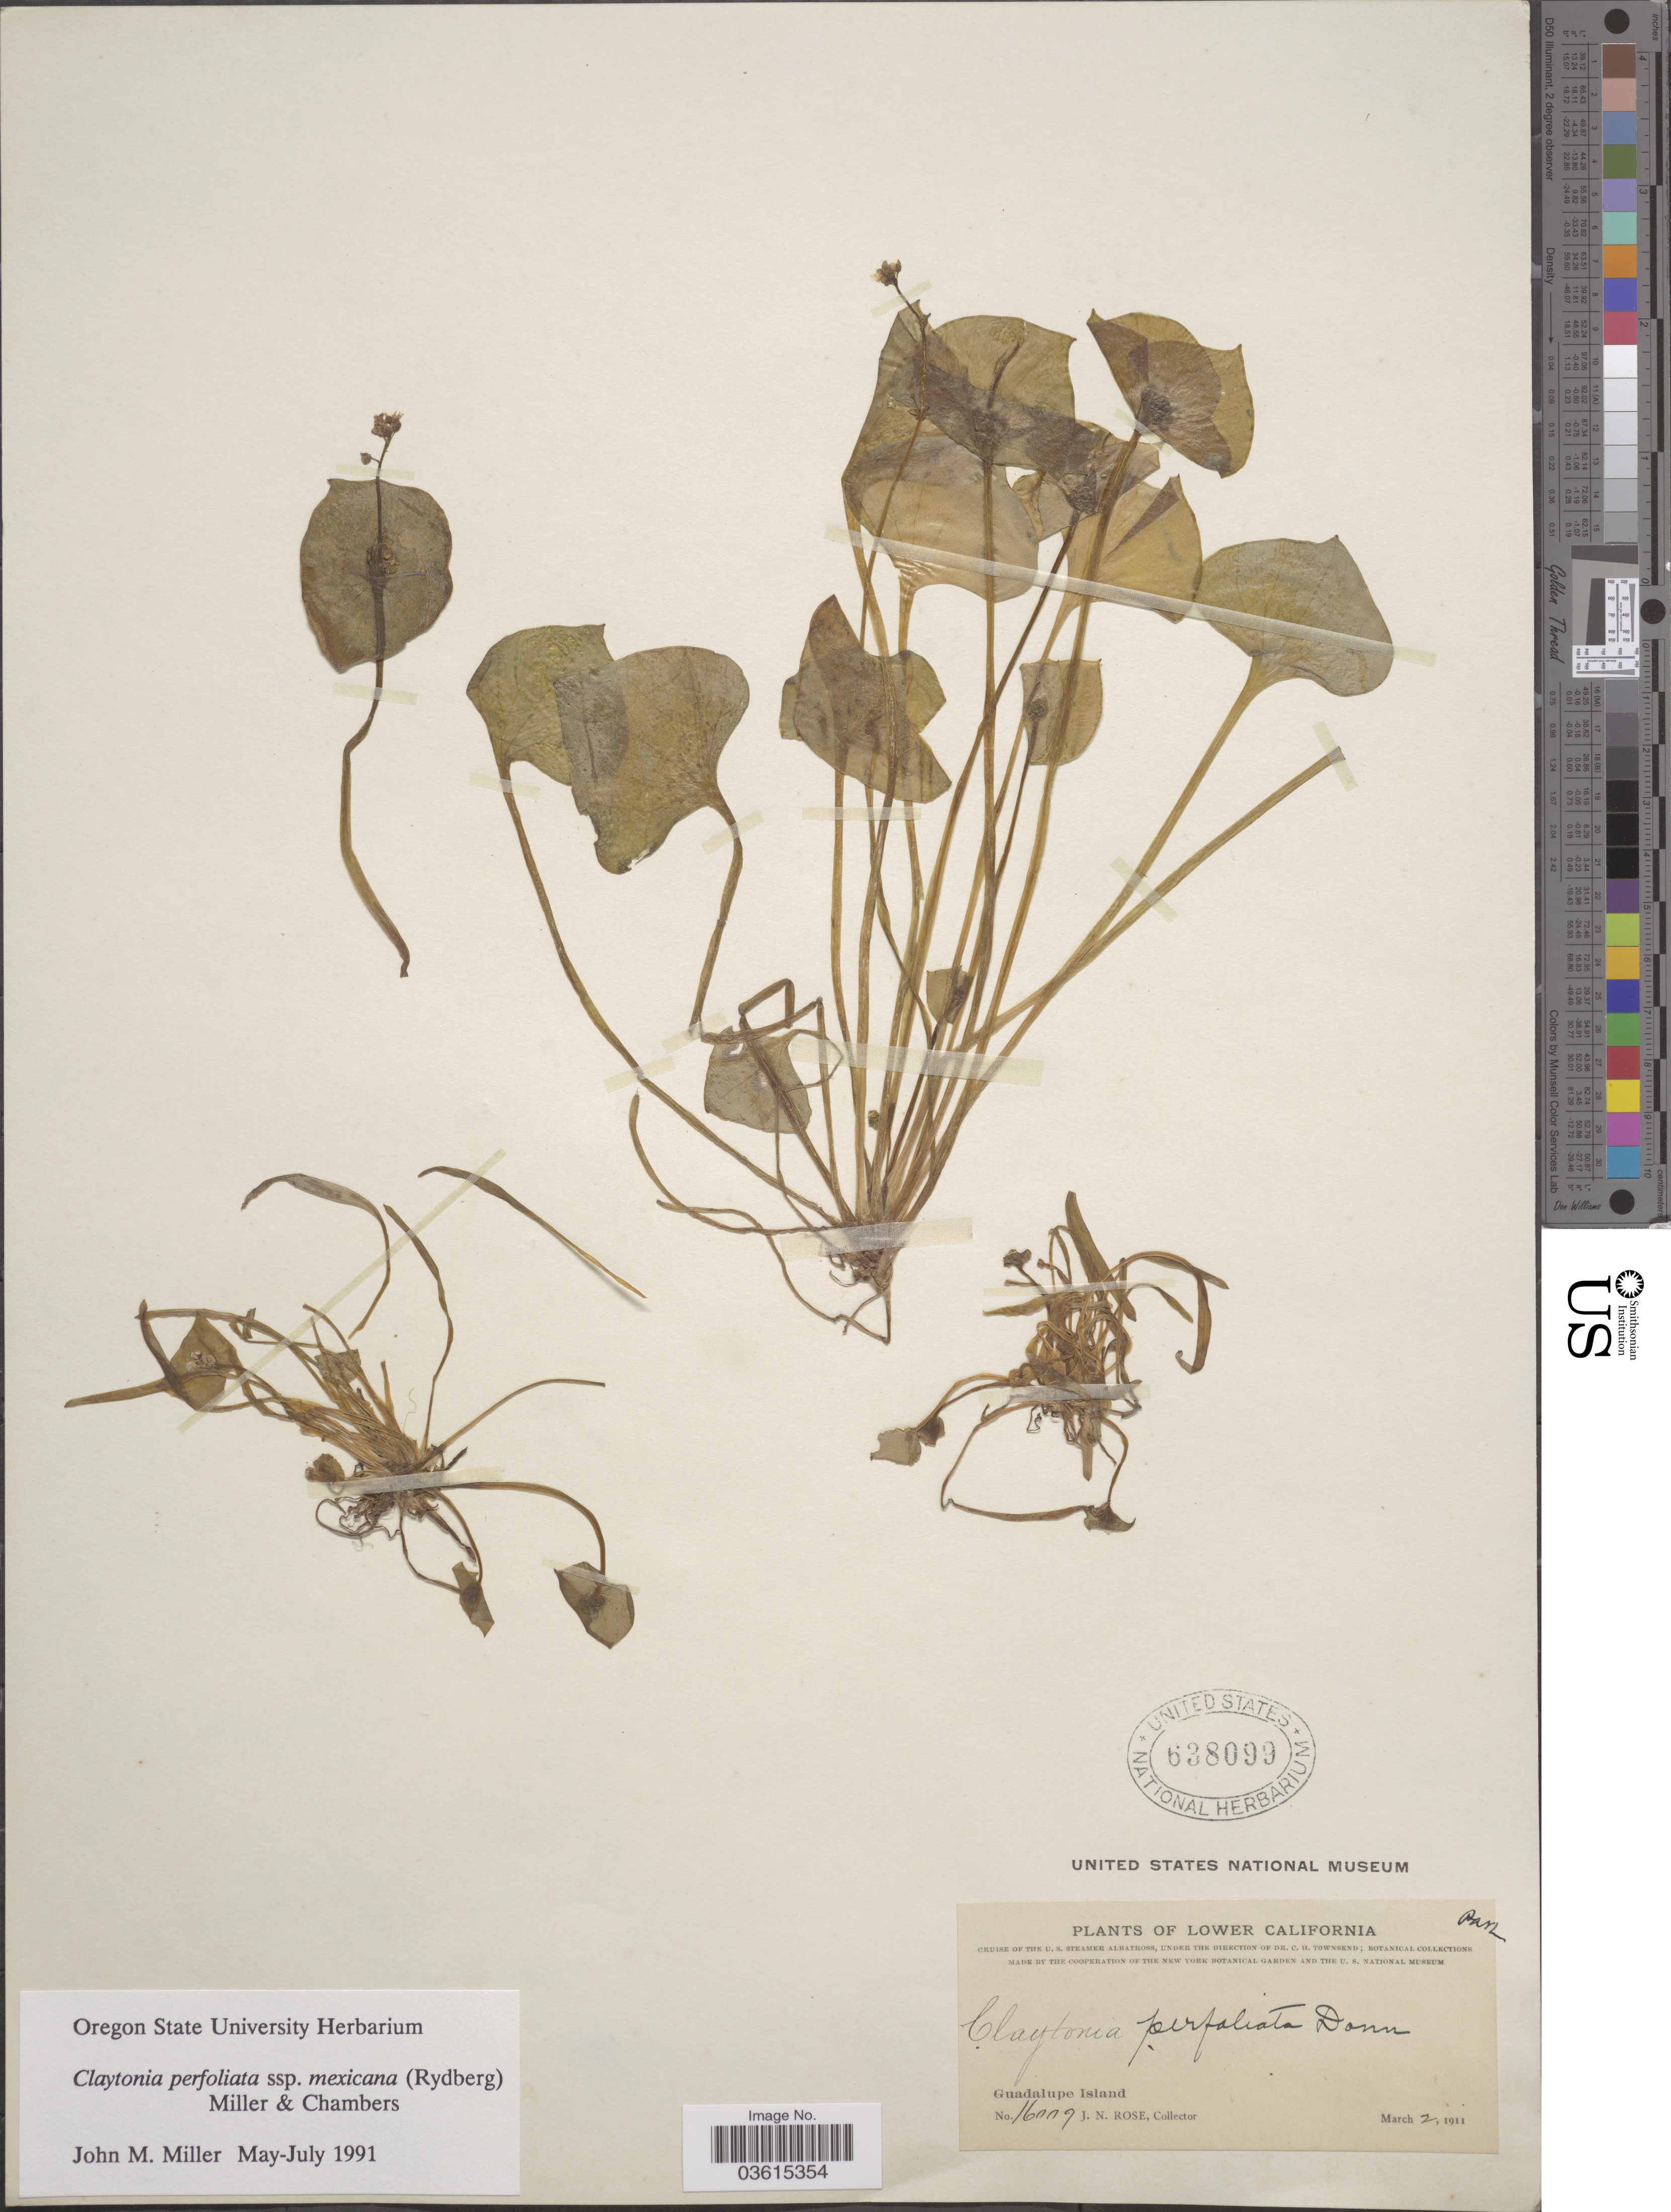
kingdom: Plantae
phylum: Tracheophyta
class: Magnoliopsida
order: Caryophyllales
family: Montiaceae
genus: Claytonia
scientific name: Claytonia perfoliata subsp. mexicana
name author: (Rydb.) Mill. & Chambers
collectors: J. N. Rose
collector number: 16009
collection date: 1911-03-02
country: Mexico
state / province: Baja California Norte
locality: Lower California. Guadalupe Island.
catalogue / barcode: US 638099